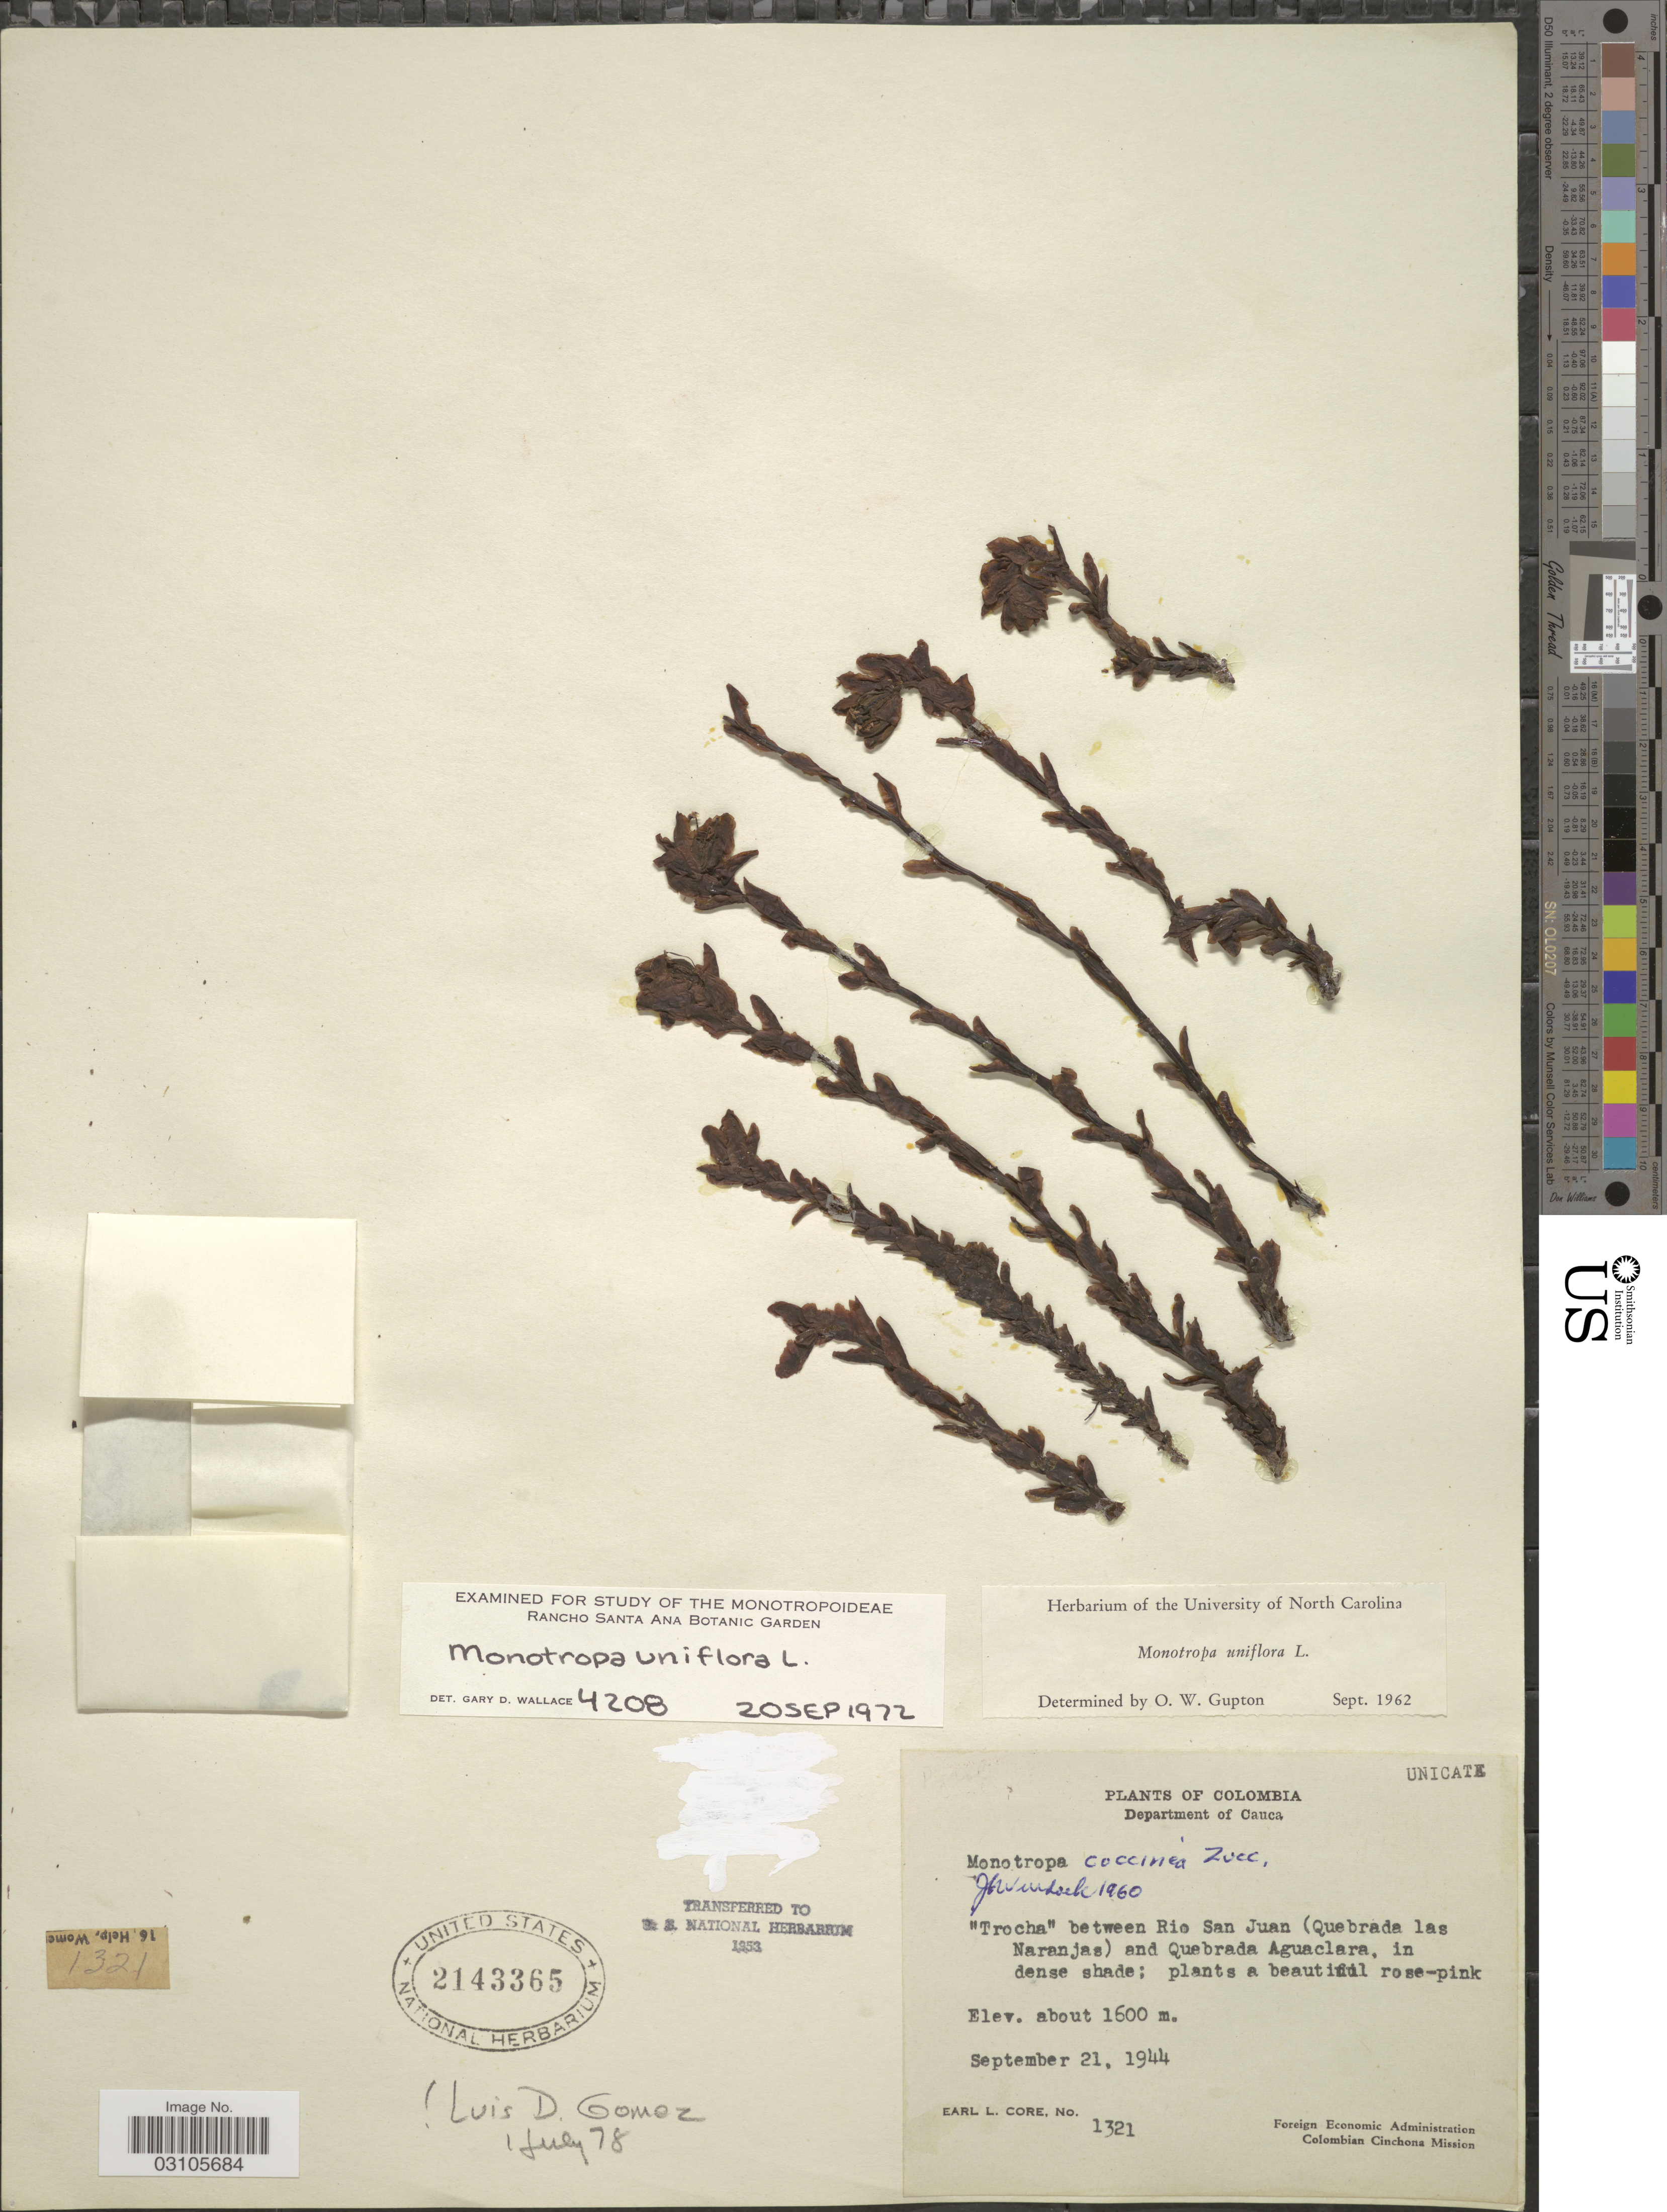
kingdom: Plantae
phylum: Tracheophyta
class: Magnoliopsida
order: Ericales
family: Ericaceae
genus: Monotropa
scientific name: Monotropa uniflora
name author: L.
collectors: E. L. Core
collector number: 1321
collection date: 1944-09-21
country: Colombia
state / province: Cauca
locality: Department of Cauca. "Trocha" between Rio San Juan (Quebrada las Naranjas) and Quebrada Aguaclara.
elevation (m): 1600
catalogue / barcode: US 2143365